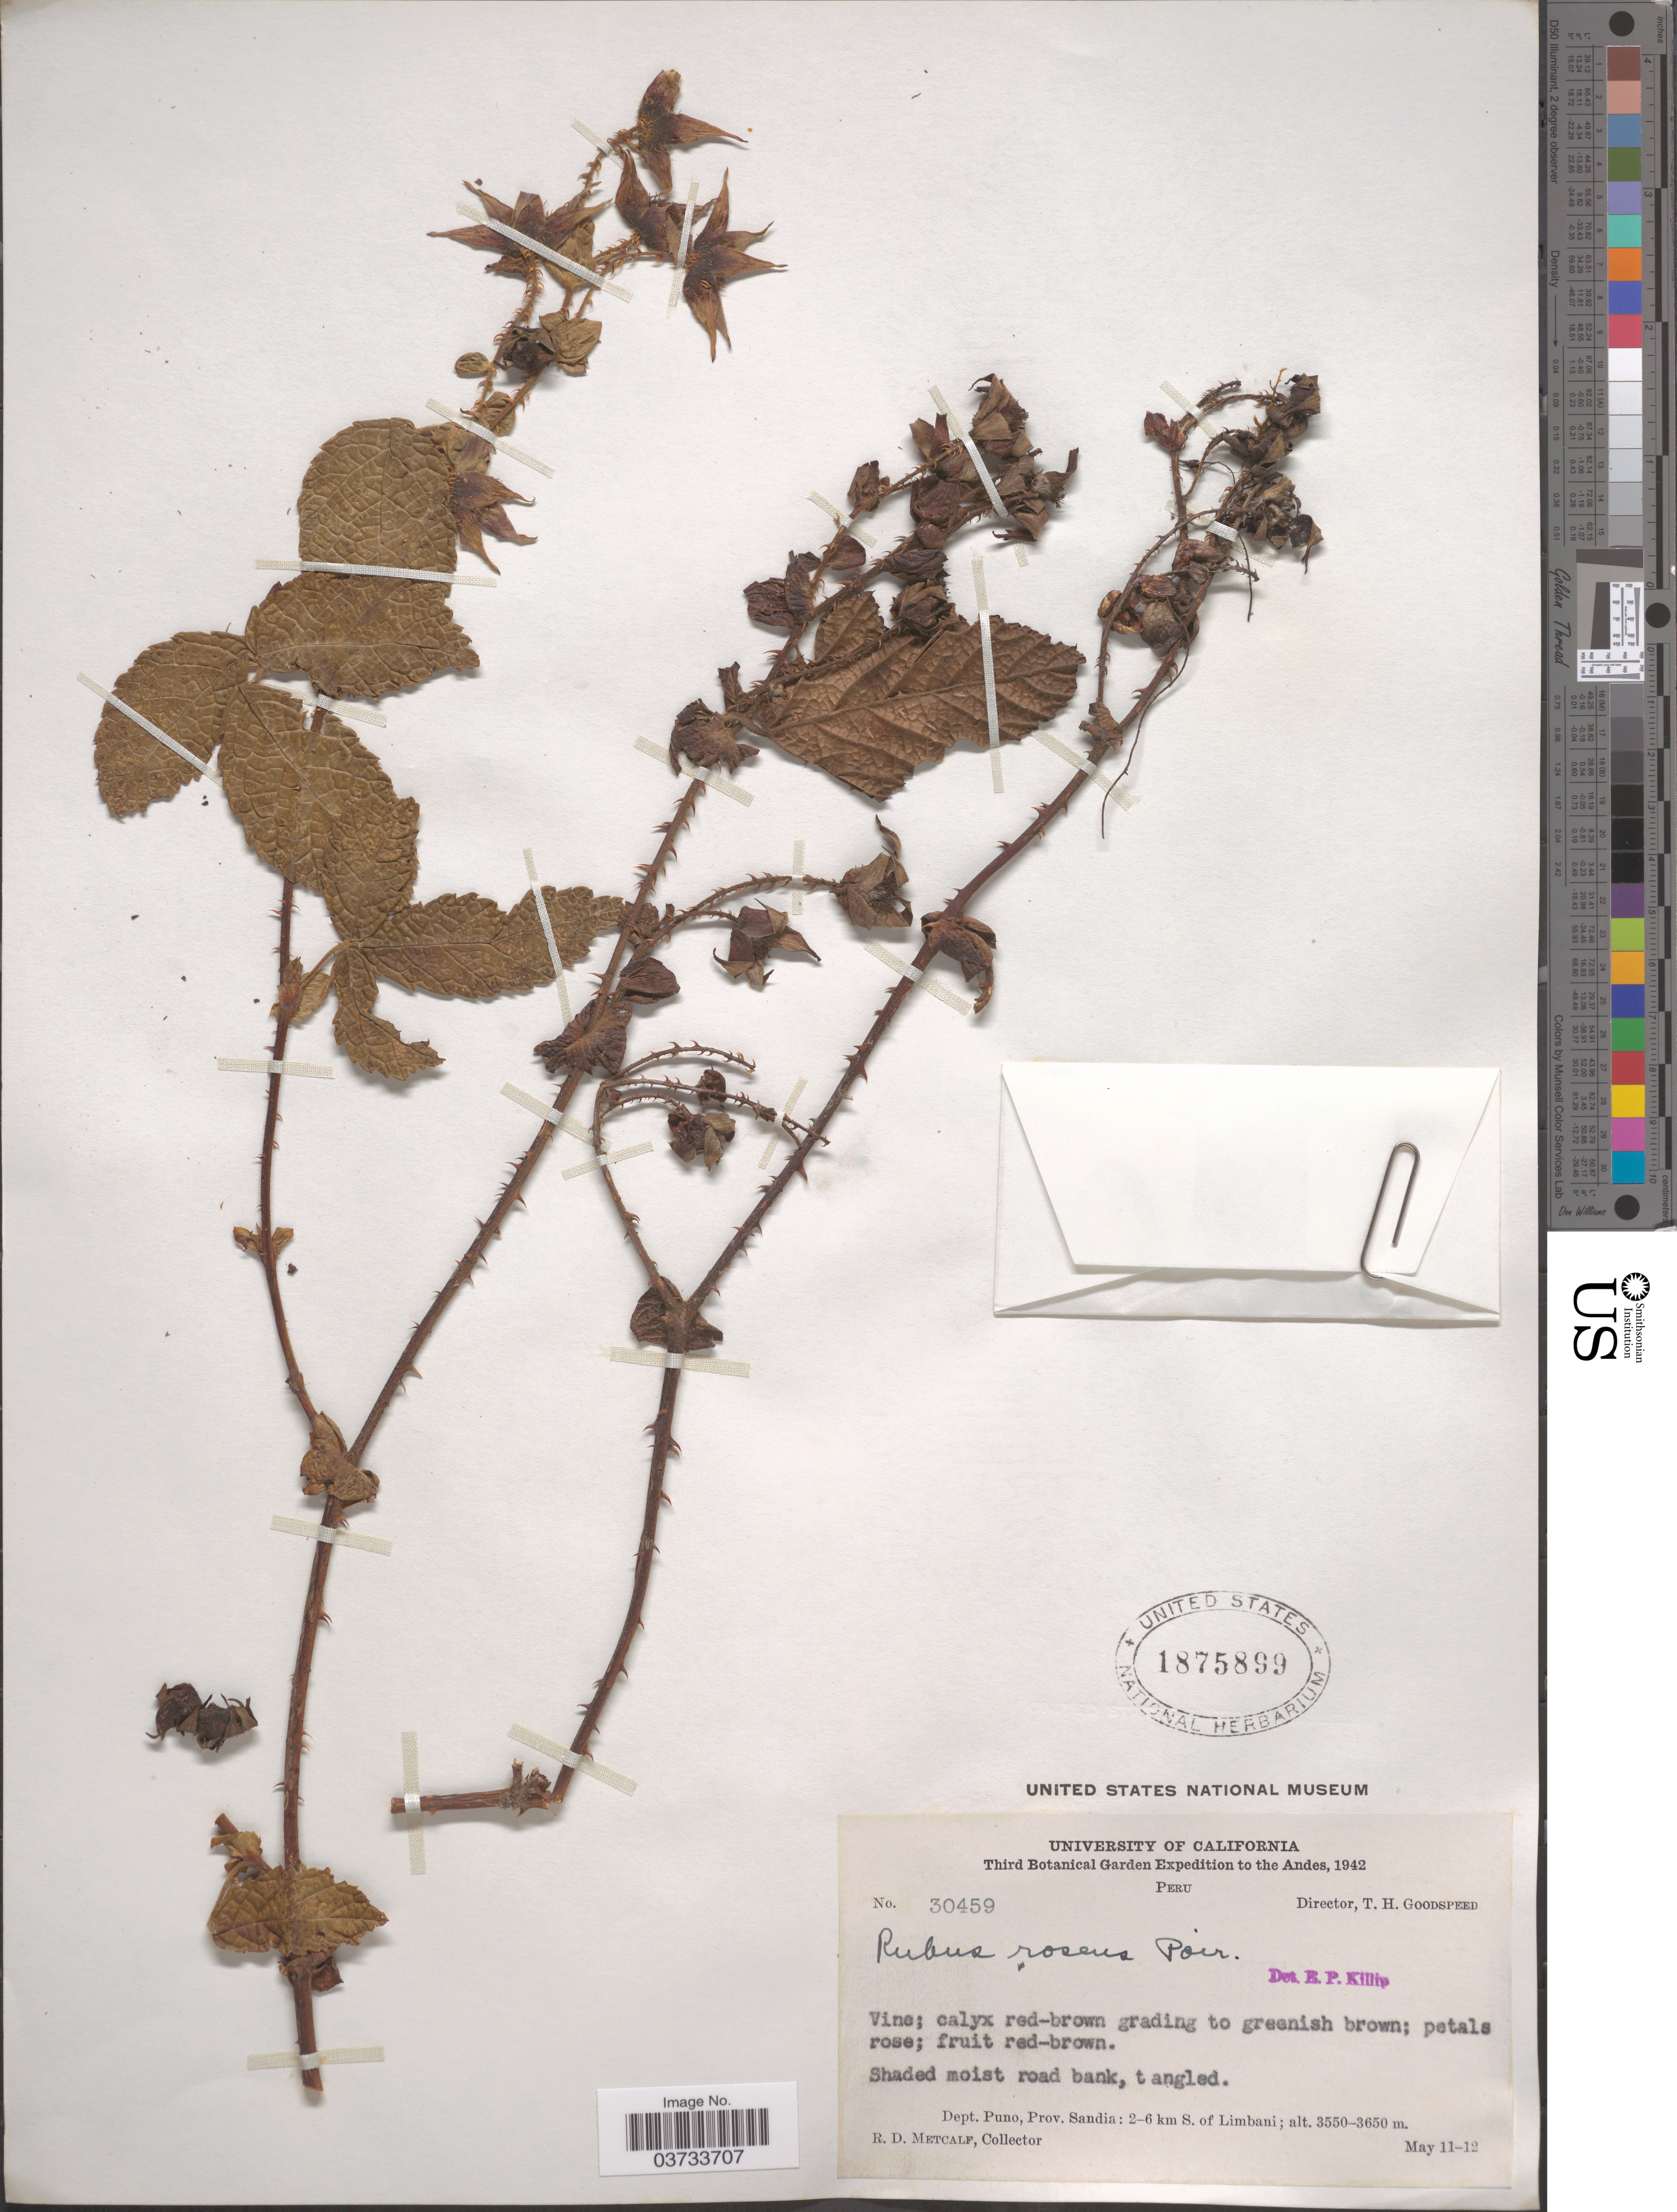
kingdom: Plantae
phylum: Tracheophyta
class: Magnoliopsida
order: Rosales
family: Rosaceae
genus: Rubus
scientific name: Rubus roseus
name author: Poir.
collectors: R. D. Metcalf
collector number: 30459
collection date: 1942-05-11/1942-05-12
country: Peru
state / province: Puno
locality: The Andes. Dept. Puno, Prov. Sandia: 2-6 km S. of Limbani.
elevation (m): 3550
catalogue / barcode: US 1875899